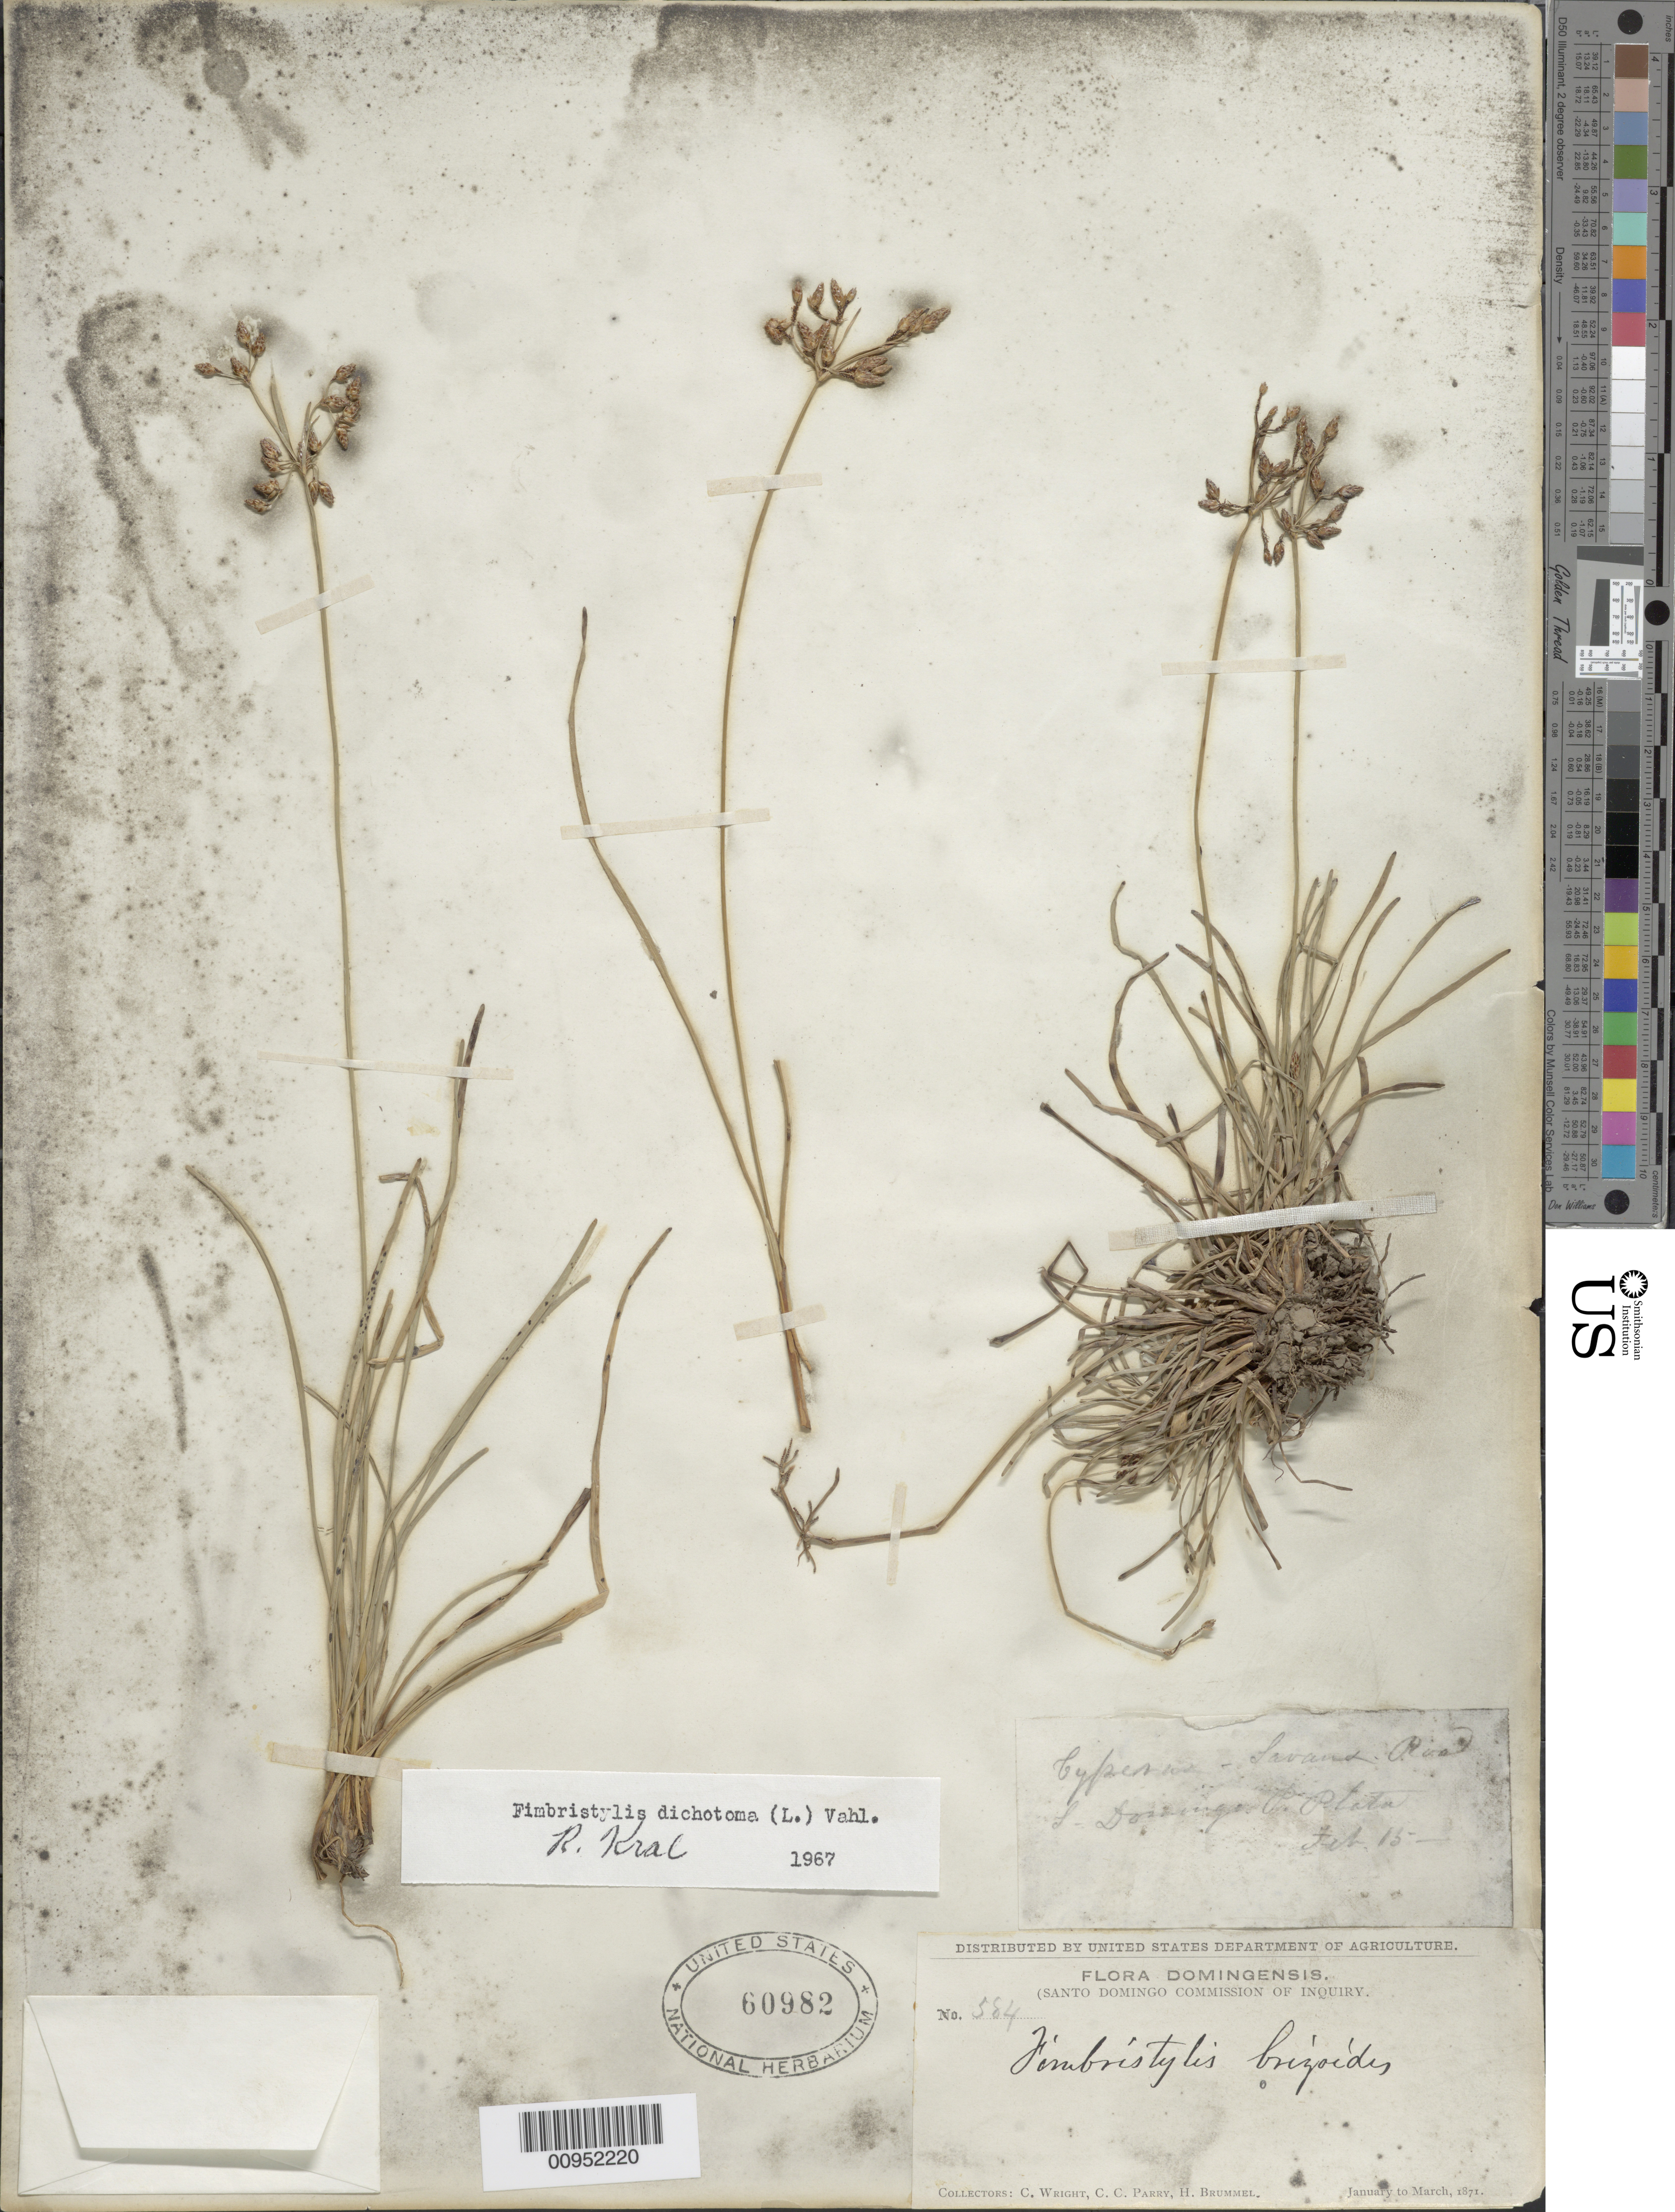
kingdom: Plantae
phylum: Tracheophyta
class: Liliopsida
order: Poales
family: Cyperaceae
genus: Fimbristylis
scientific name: Fimbristylis dichotoma subsp. dichotoma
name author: (L.) Vahl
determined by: Kral, Robert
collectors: C. Wright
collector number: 584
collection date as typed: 15 Feb 1871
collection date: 1871-02-15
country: Dominican Republic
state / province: Puerto Plata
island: Hispaniola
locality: Savanas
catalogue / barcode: US 60982